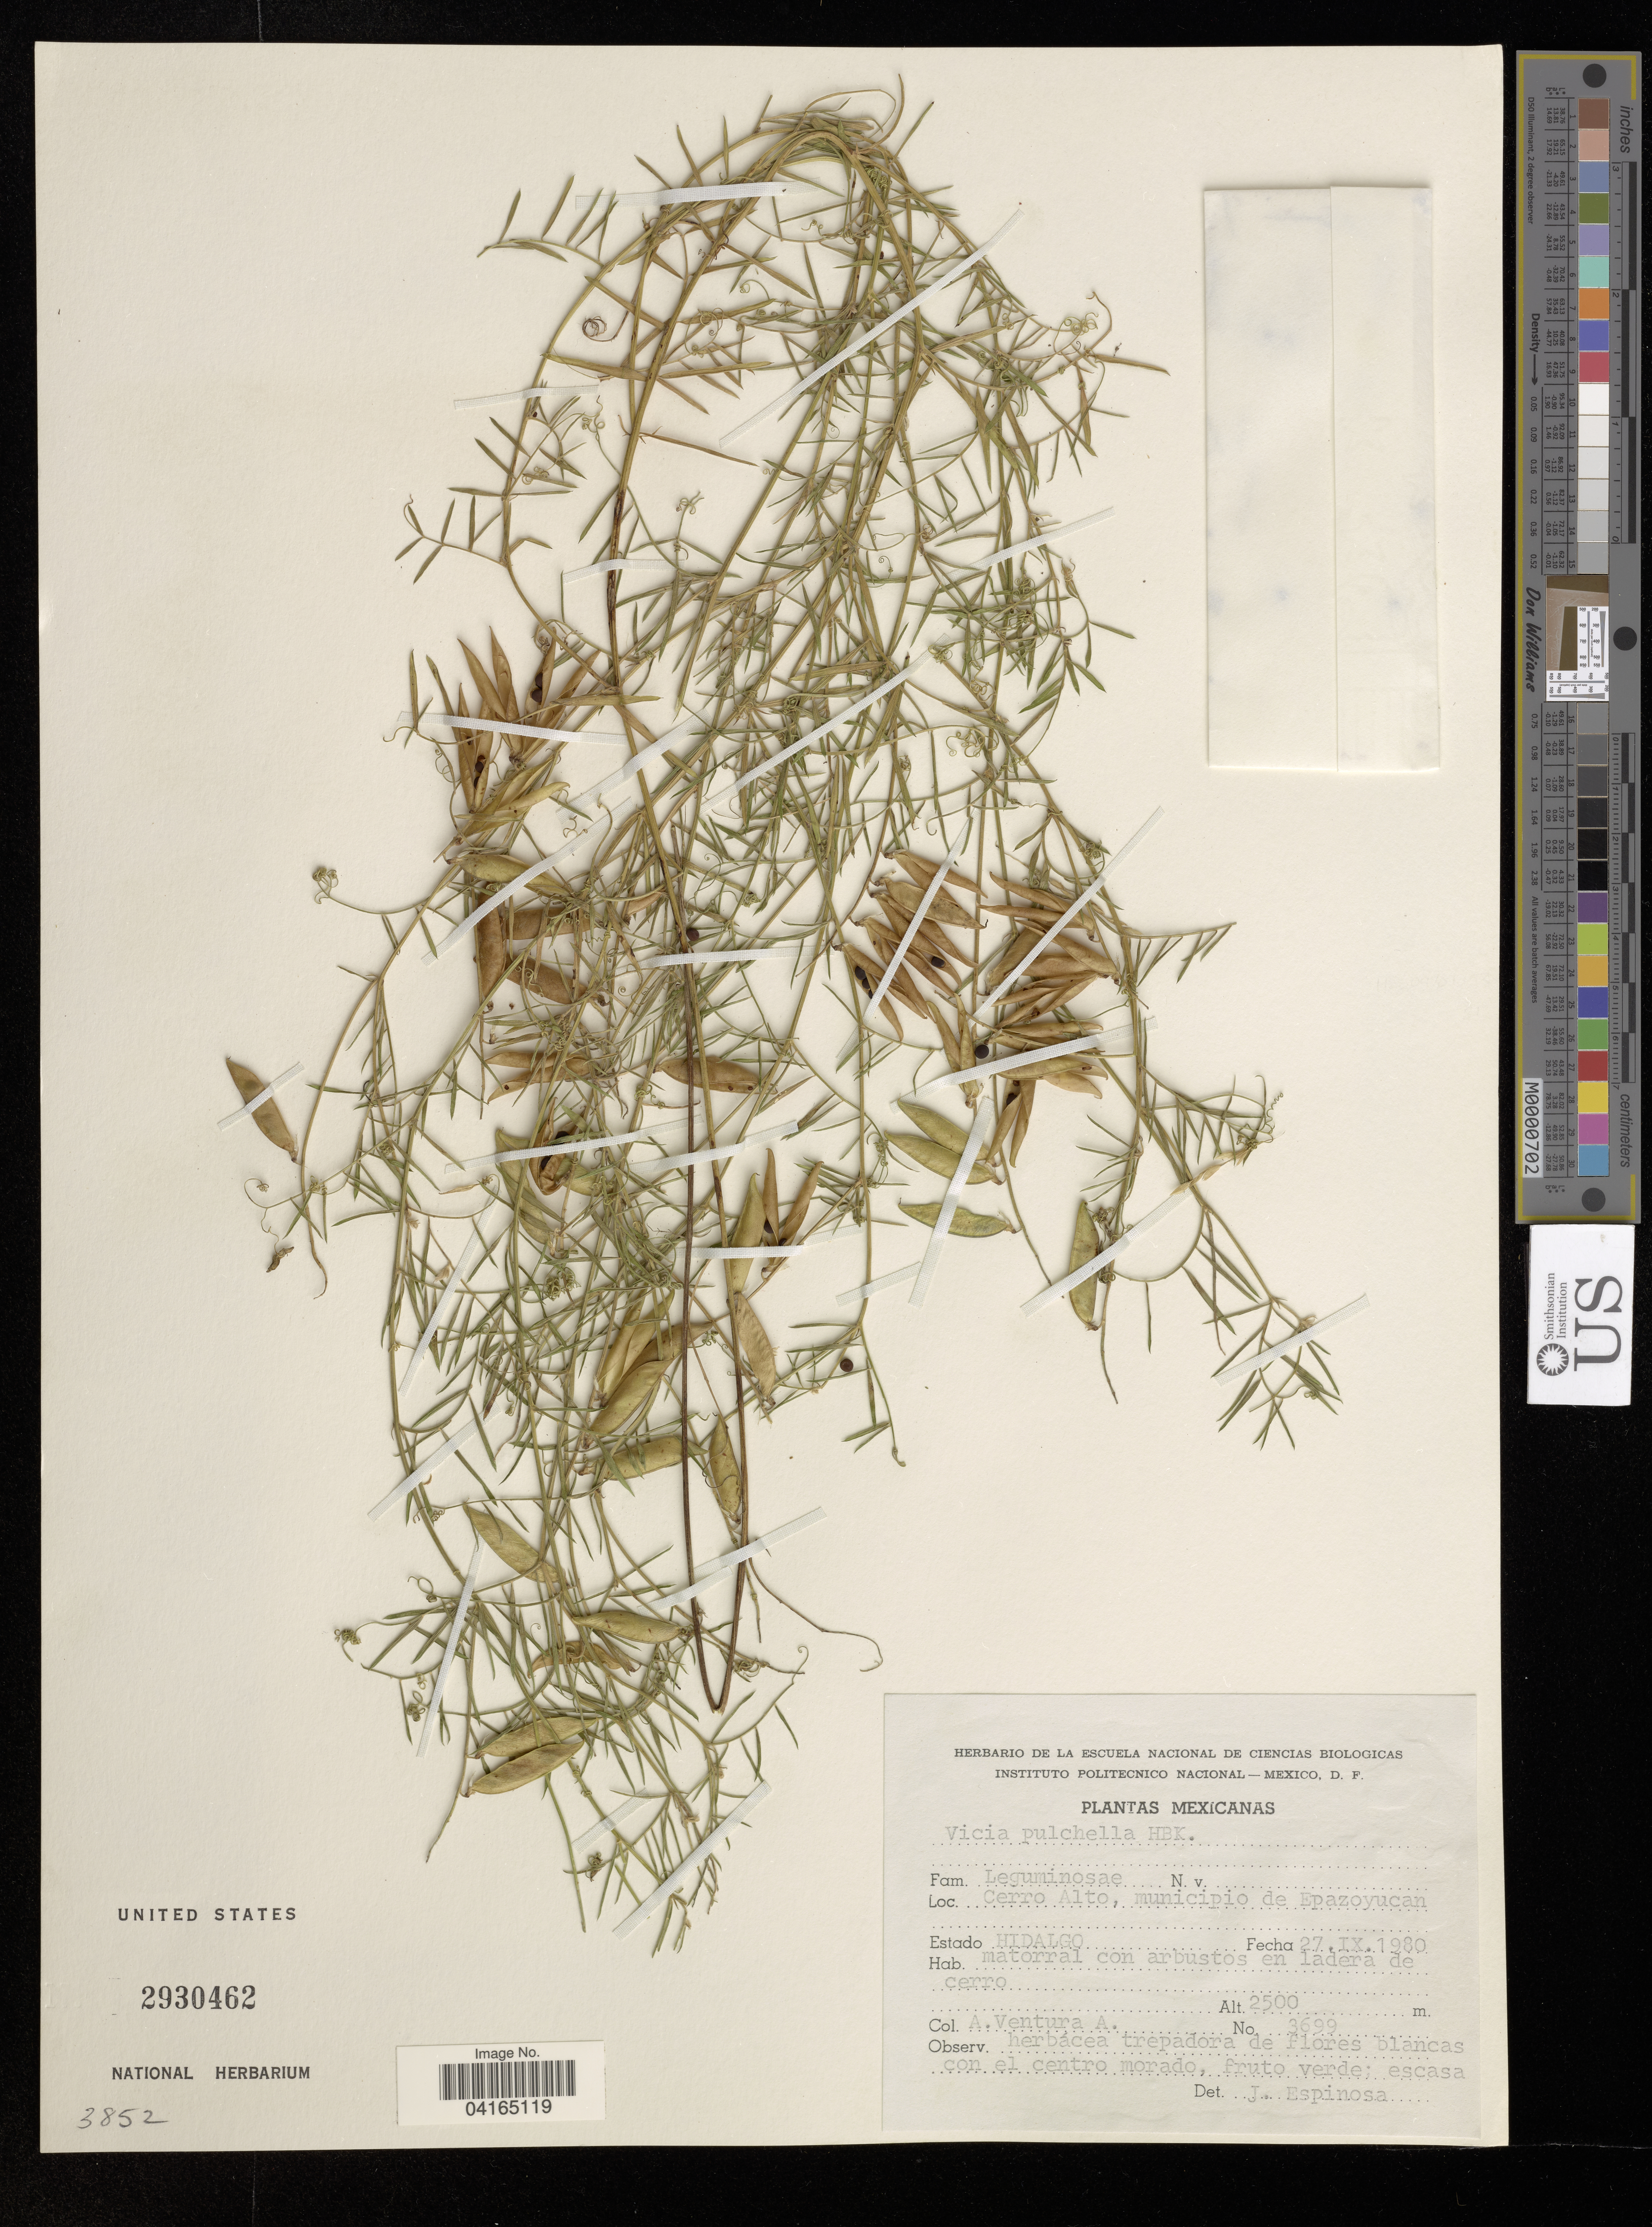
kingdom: Plantae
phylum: Tracheophyta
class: Magnoliopsida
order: Fabales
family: Fabaceae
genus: Vicia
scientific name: Vicia pulchella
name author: Kunth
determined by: Hechenleitner, Paulina, RBG Edinburgh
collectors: A. Ventura A.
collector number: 3699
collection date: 1980-09-27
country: Mexico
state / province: Hidalgo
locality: Cerro Alto, municipio de Epazoyucan.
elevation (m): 2500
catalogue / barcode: US 2930462